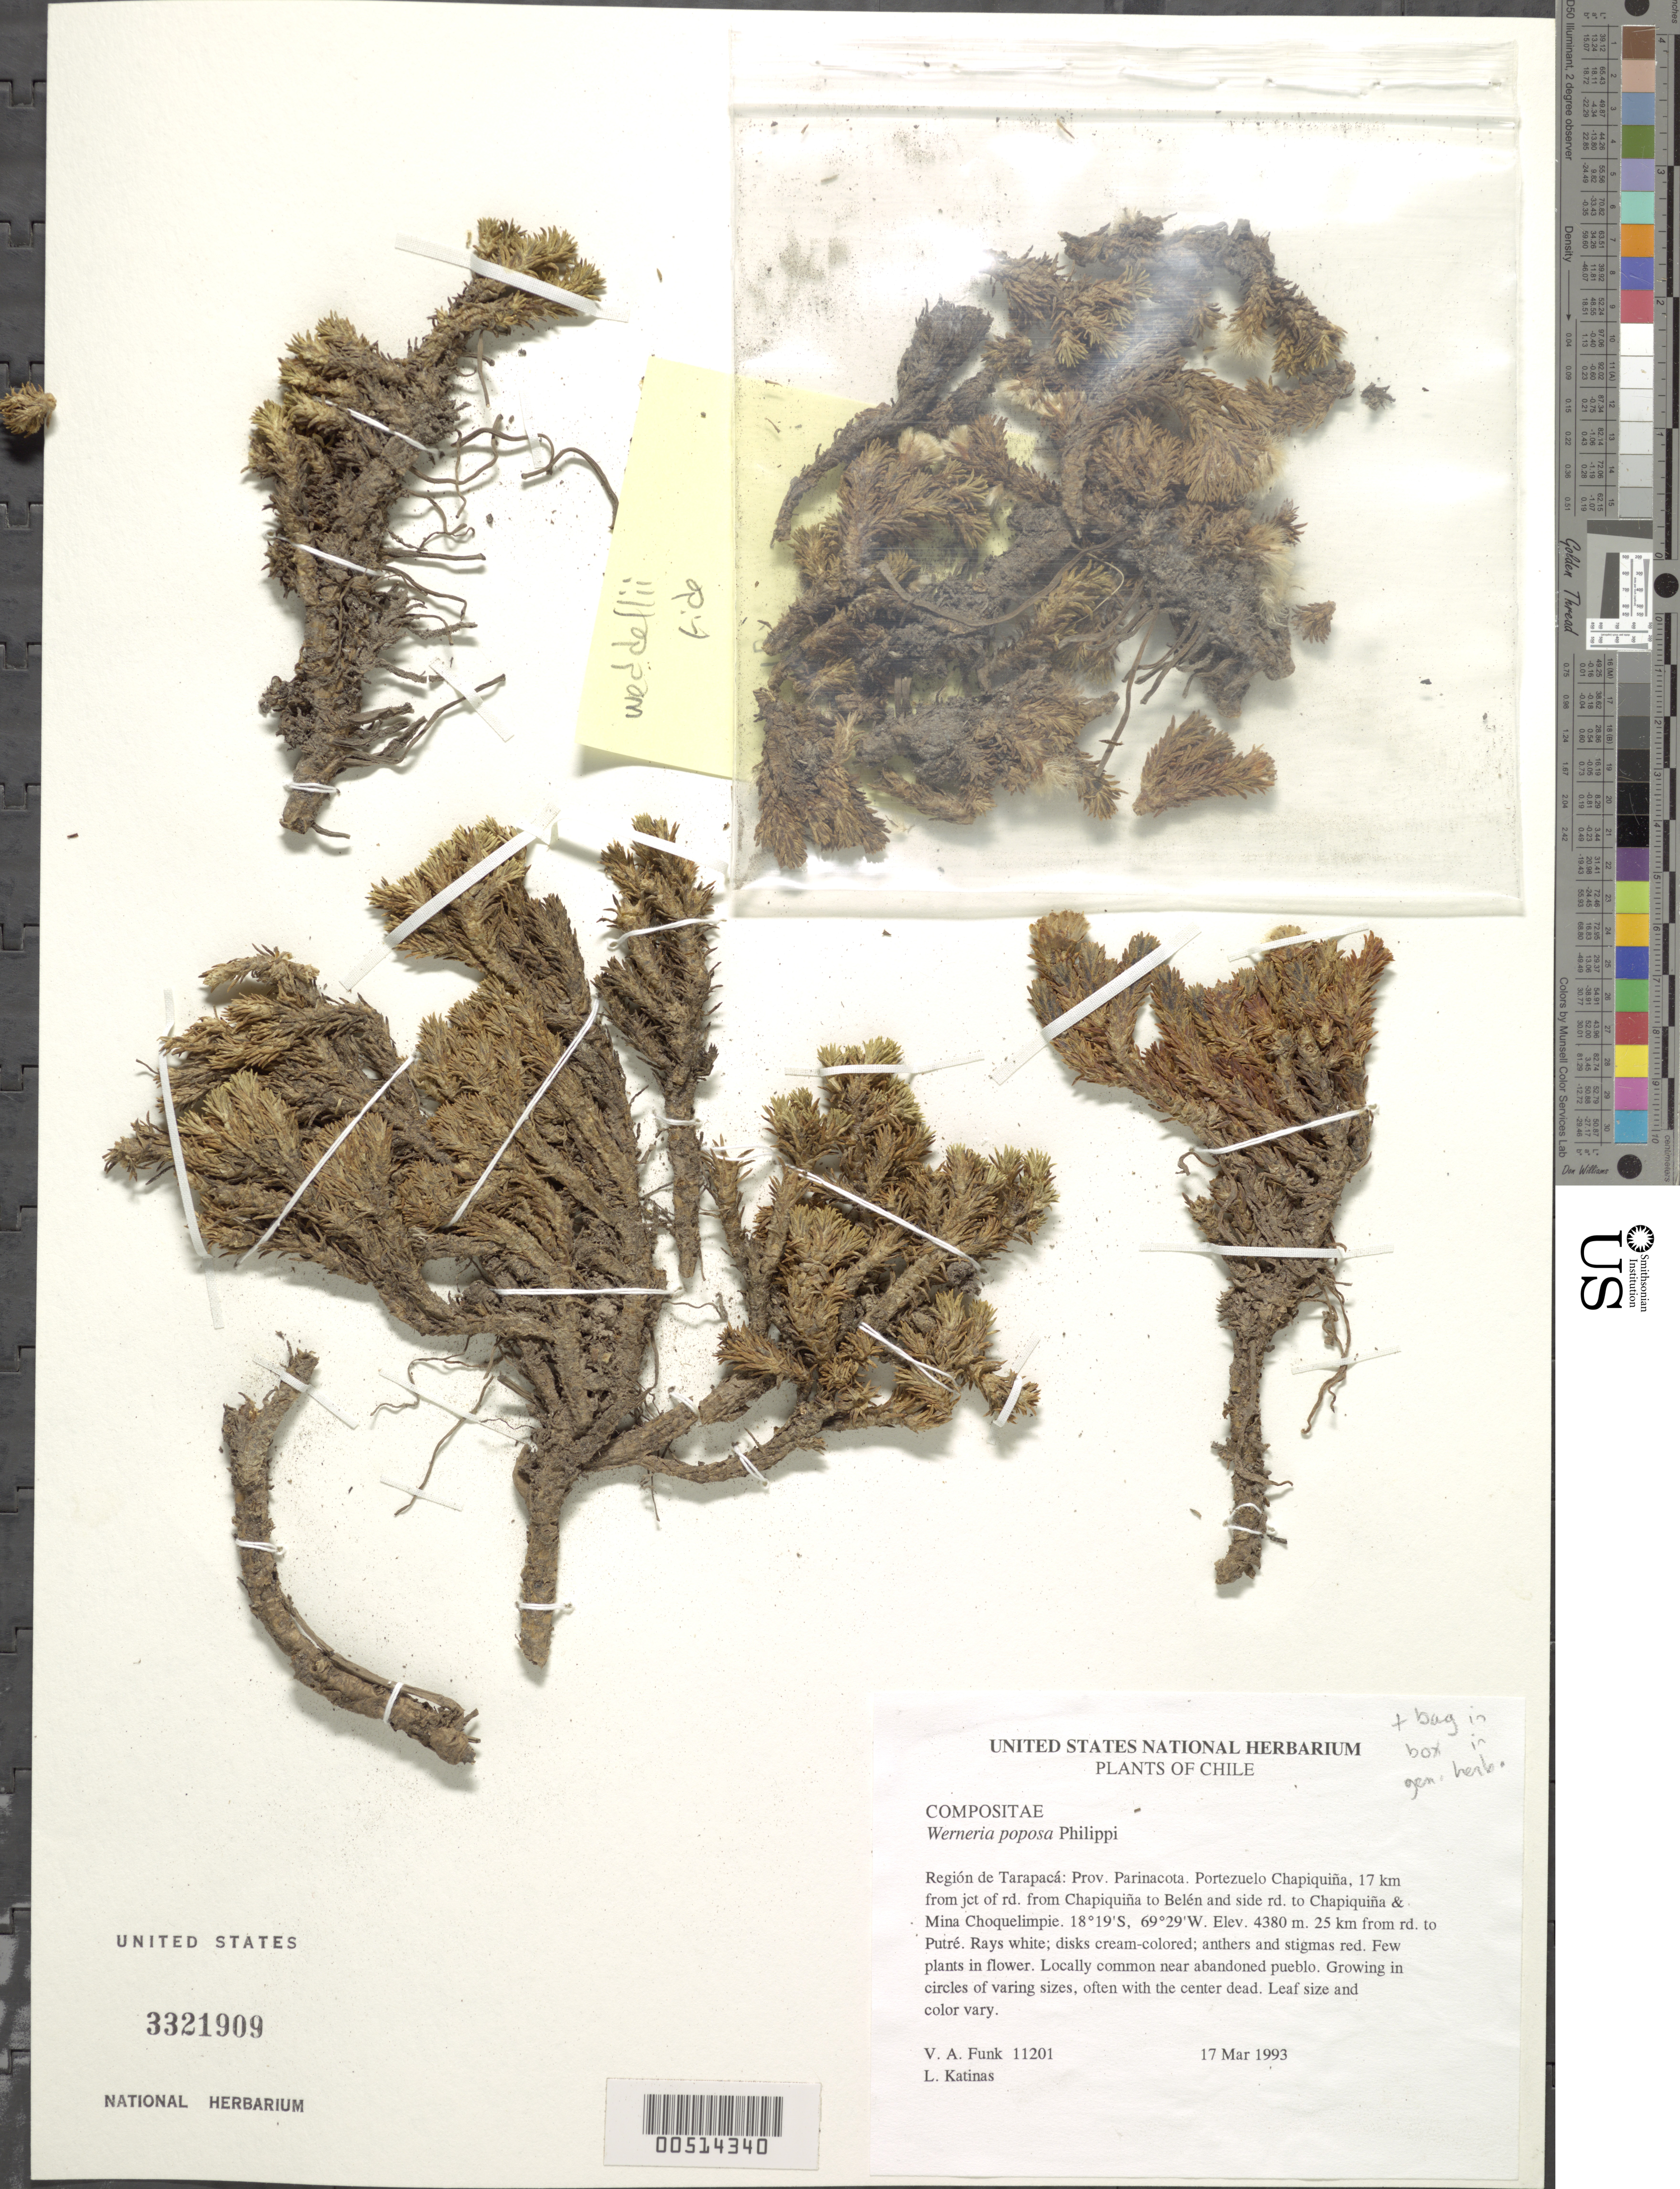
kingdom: Plantae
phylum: Tracheophyta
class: Magnoliopsida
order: Asterales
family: Asteraceae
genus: Xenophyllum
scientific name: Xenophyllum weddellii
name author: (Phil.) V.A. Funk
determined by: Funk, Vicki A., (BOT), Smithsonian Institution - National Museum of Natural History (UNITED STATES)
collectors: V. Funk & L. Katinas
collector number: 11201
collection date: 1993-03-17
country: Chile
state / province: Tarapacá (I)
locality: Parinacota, Portezuelo Chapiquiña, 17 km from jct of rd. from Chapiquiña to Belén and side rr. to Chapiquiña & Mina Choquelimpie. 25 km from rd. to Putré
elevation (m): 4380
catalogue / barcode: US 3321909